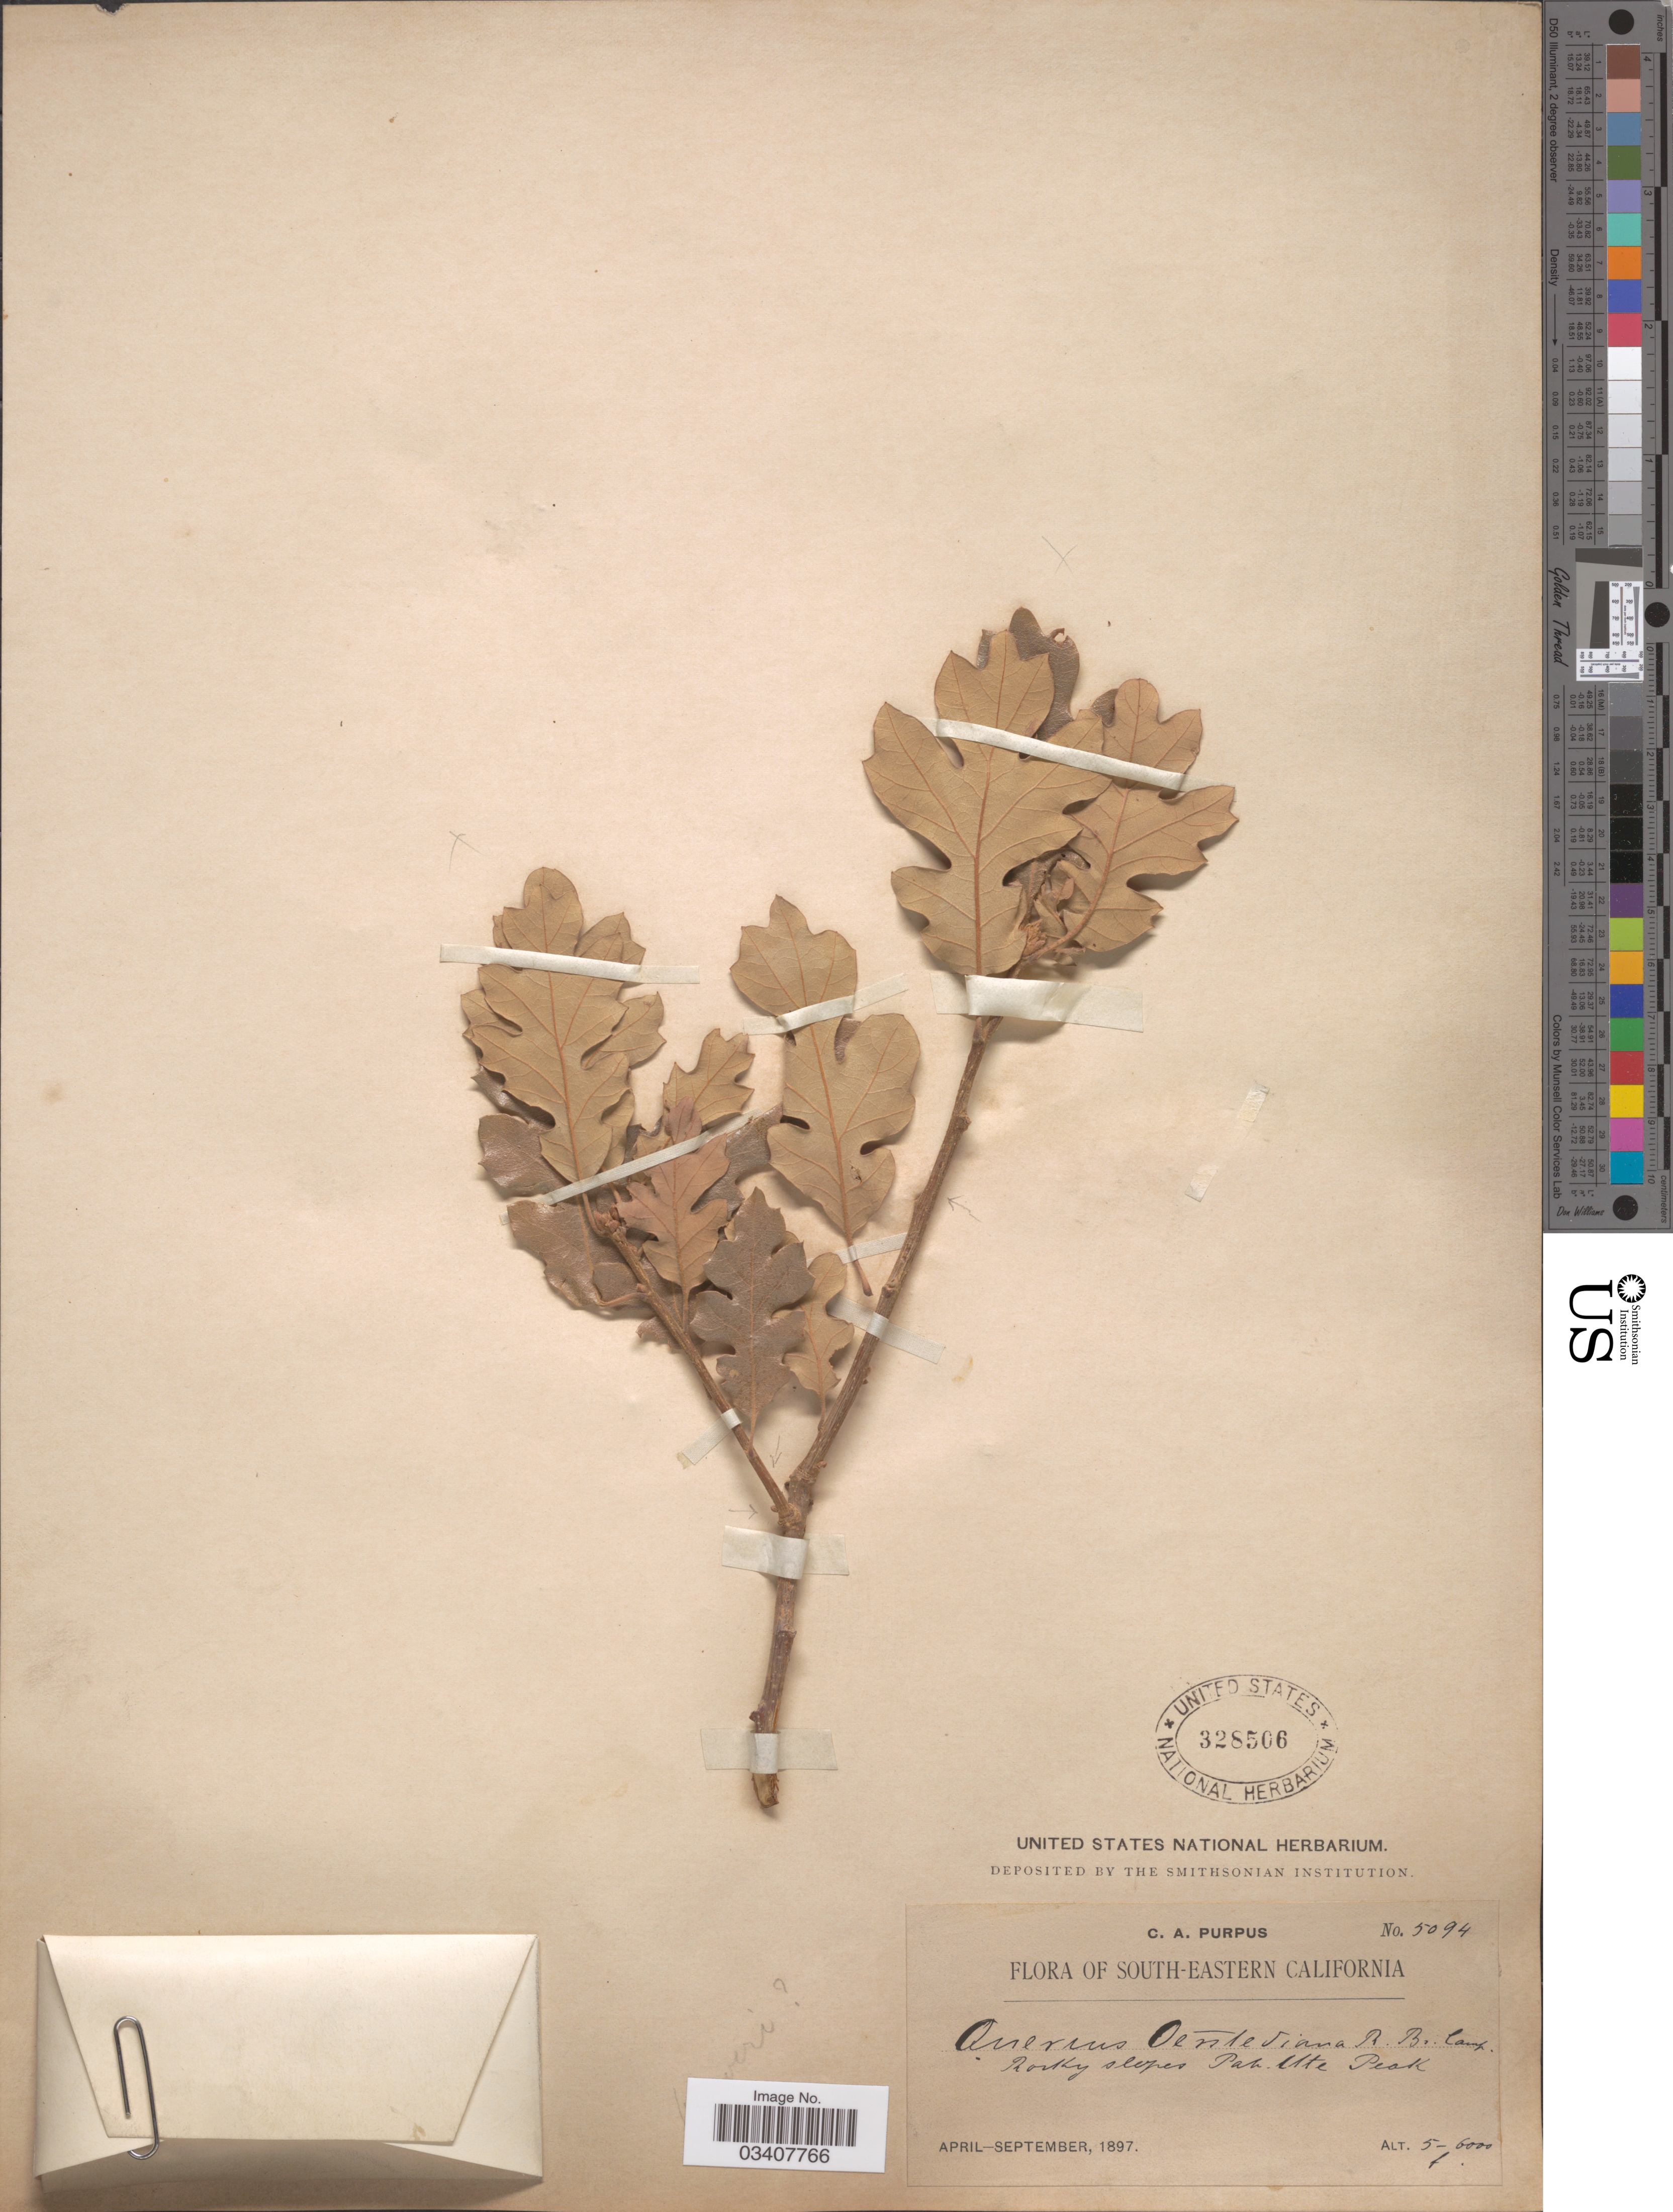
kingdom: Plantae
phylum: Tracheophyta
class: Magnoliopsida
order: Fagales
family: Fagaceae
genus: Quercus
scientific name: Quercus oerstediana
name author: R. Br.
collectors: C. A. Purpus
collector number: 5094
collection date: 1897-04/1897-09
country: United States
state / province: California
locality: South-eastern California. Rocky slopes Pah Ute Peak.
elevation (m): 1524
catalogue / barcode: US 328506